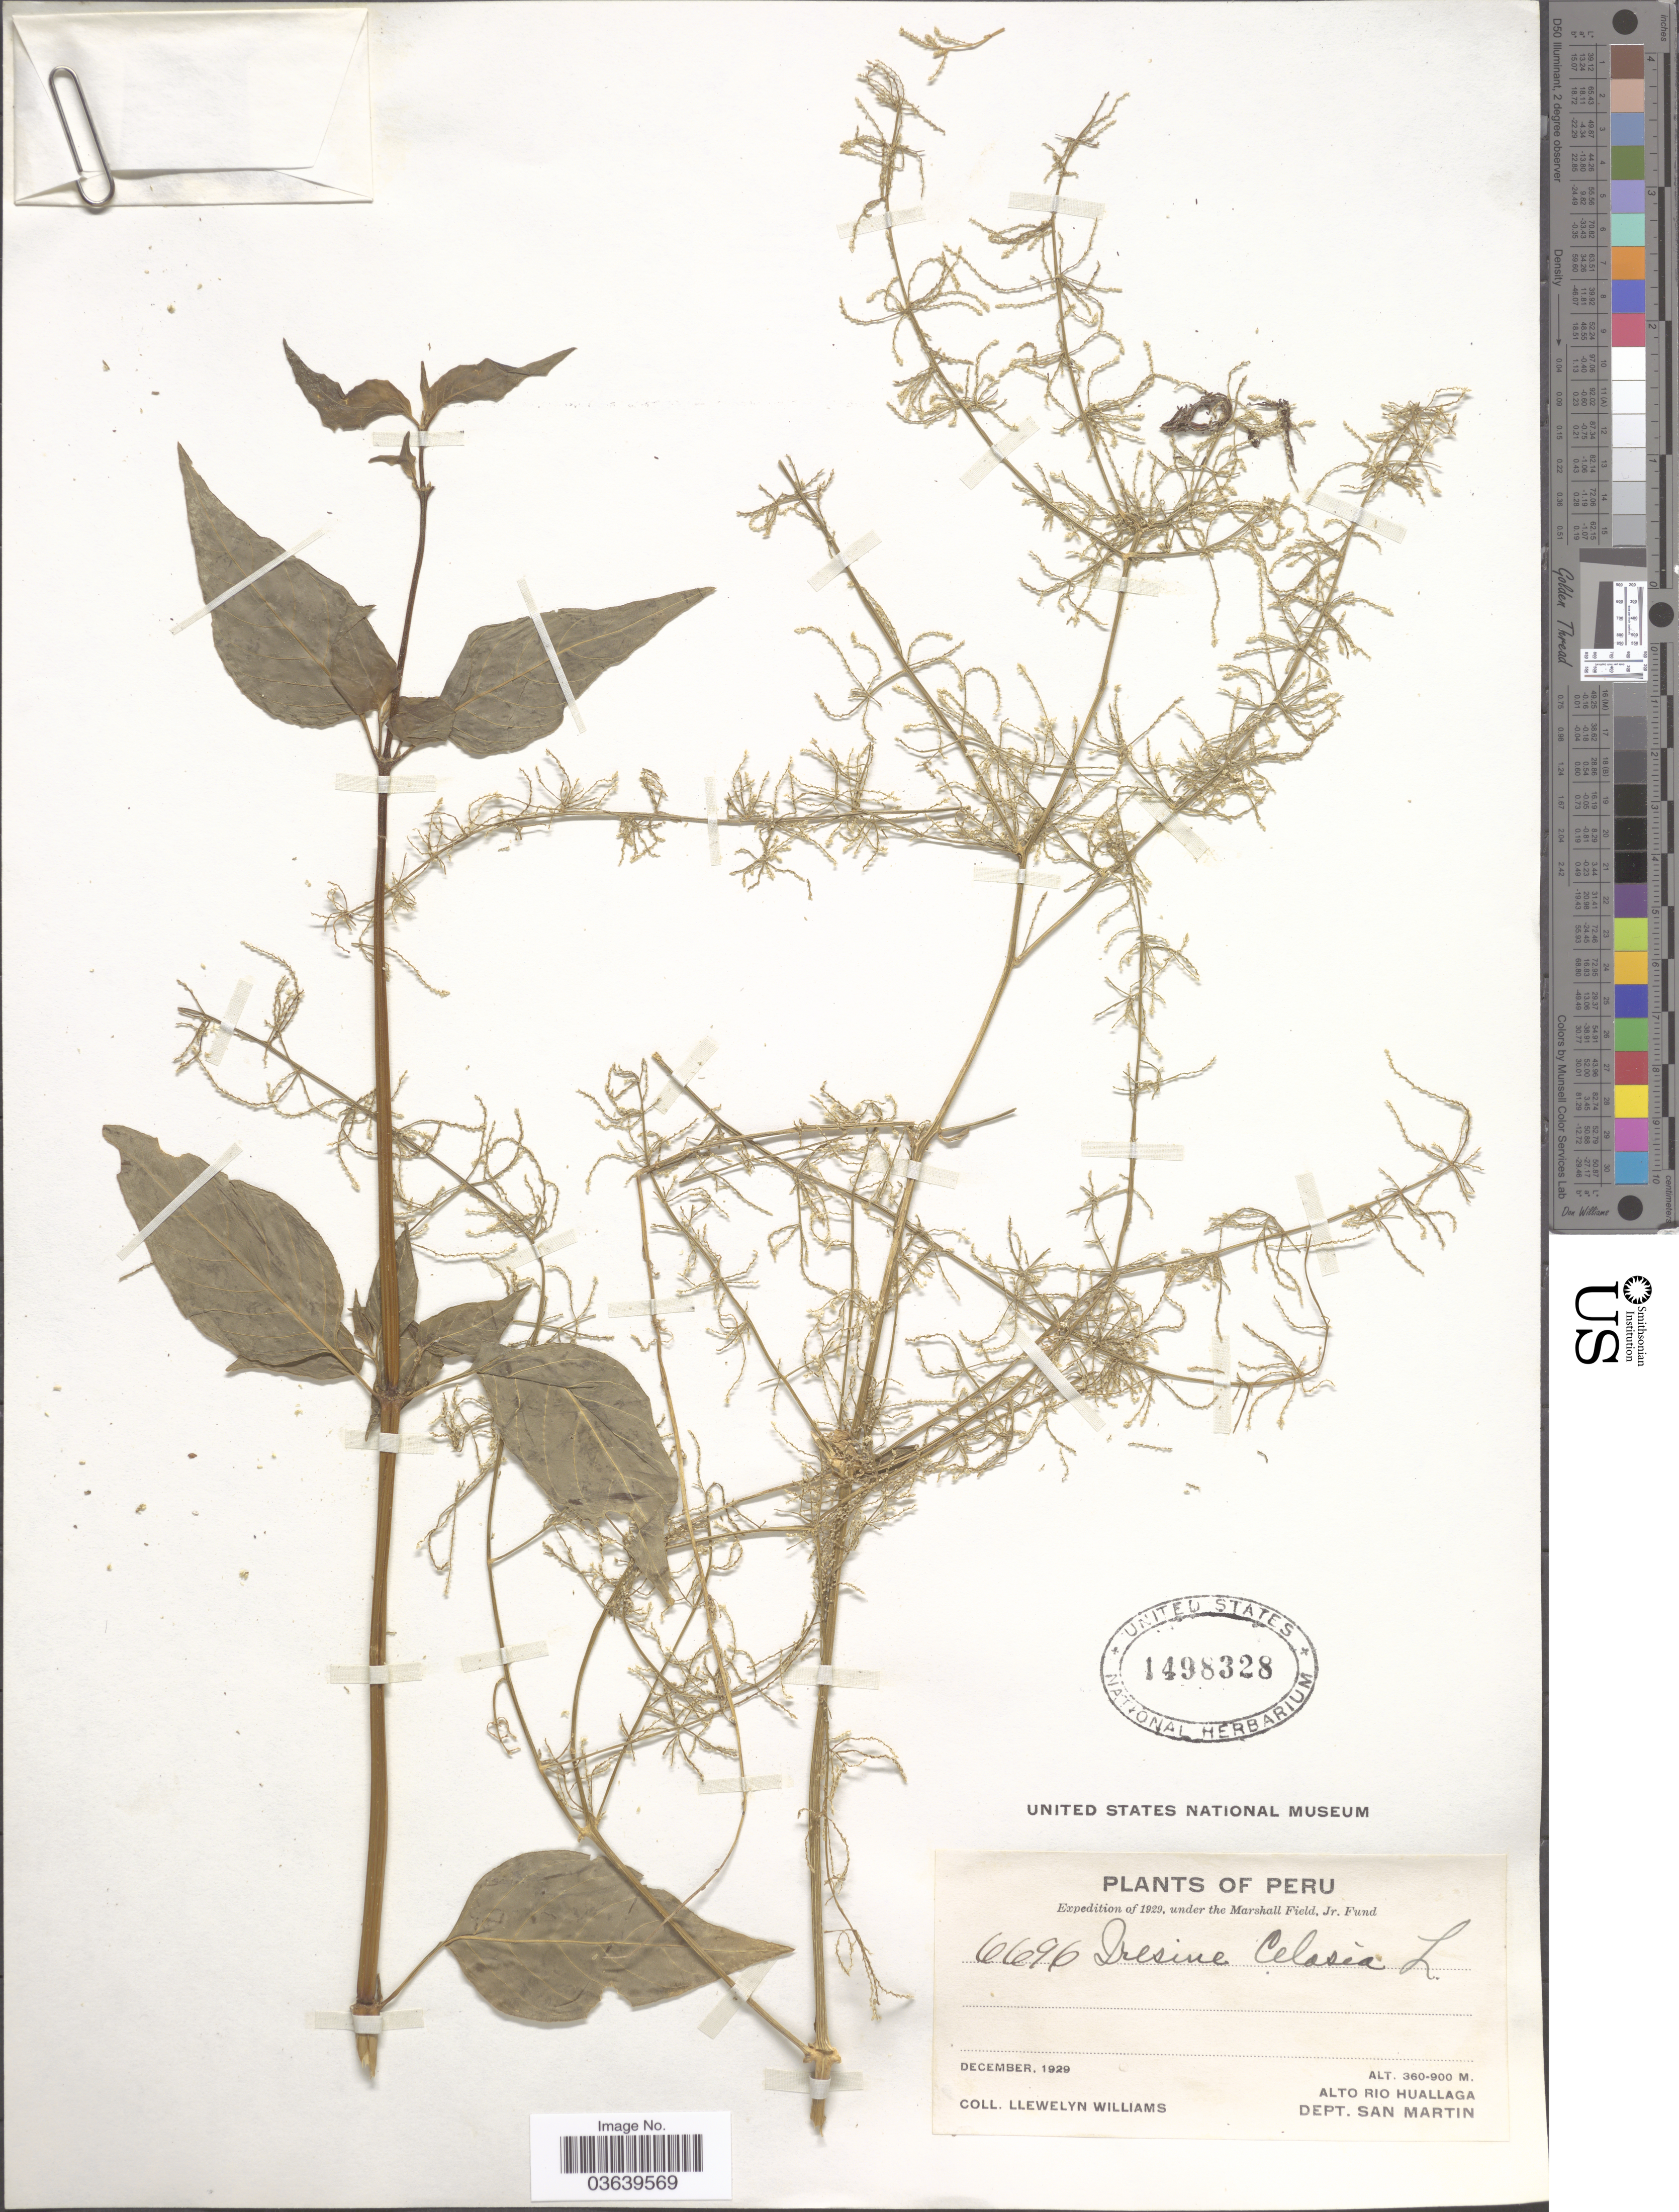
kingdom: Plantae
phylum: Tracheophyta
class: Magnoliopsida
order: Caryophyllales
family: Amaranthaceae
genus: Iresine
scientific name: Iresine celosia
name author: L.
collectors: Ll. Williams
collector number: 6696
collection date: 1929-12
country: Peru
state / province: San Martín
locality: Alto Rio Huallaga. Dept. San Martin.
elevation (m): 360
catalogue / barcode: US 1498328